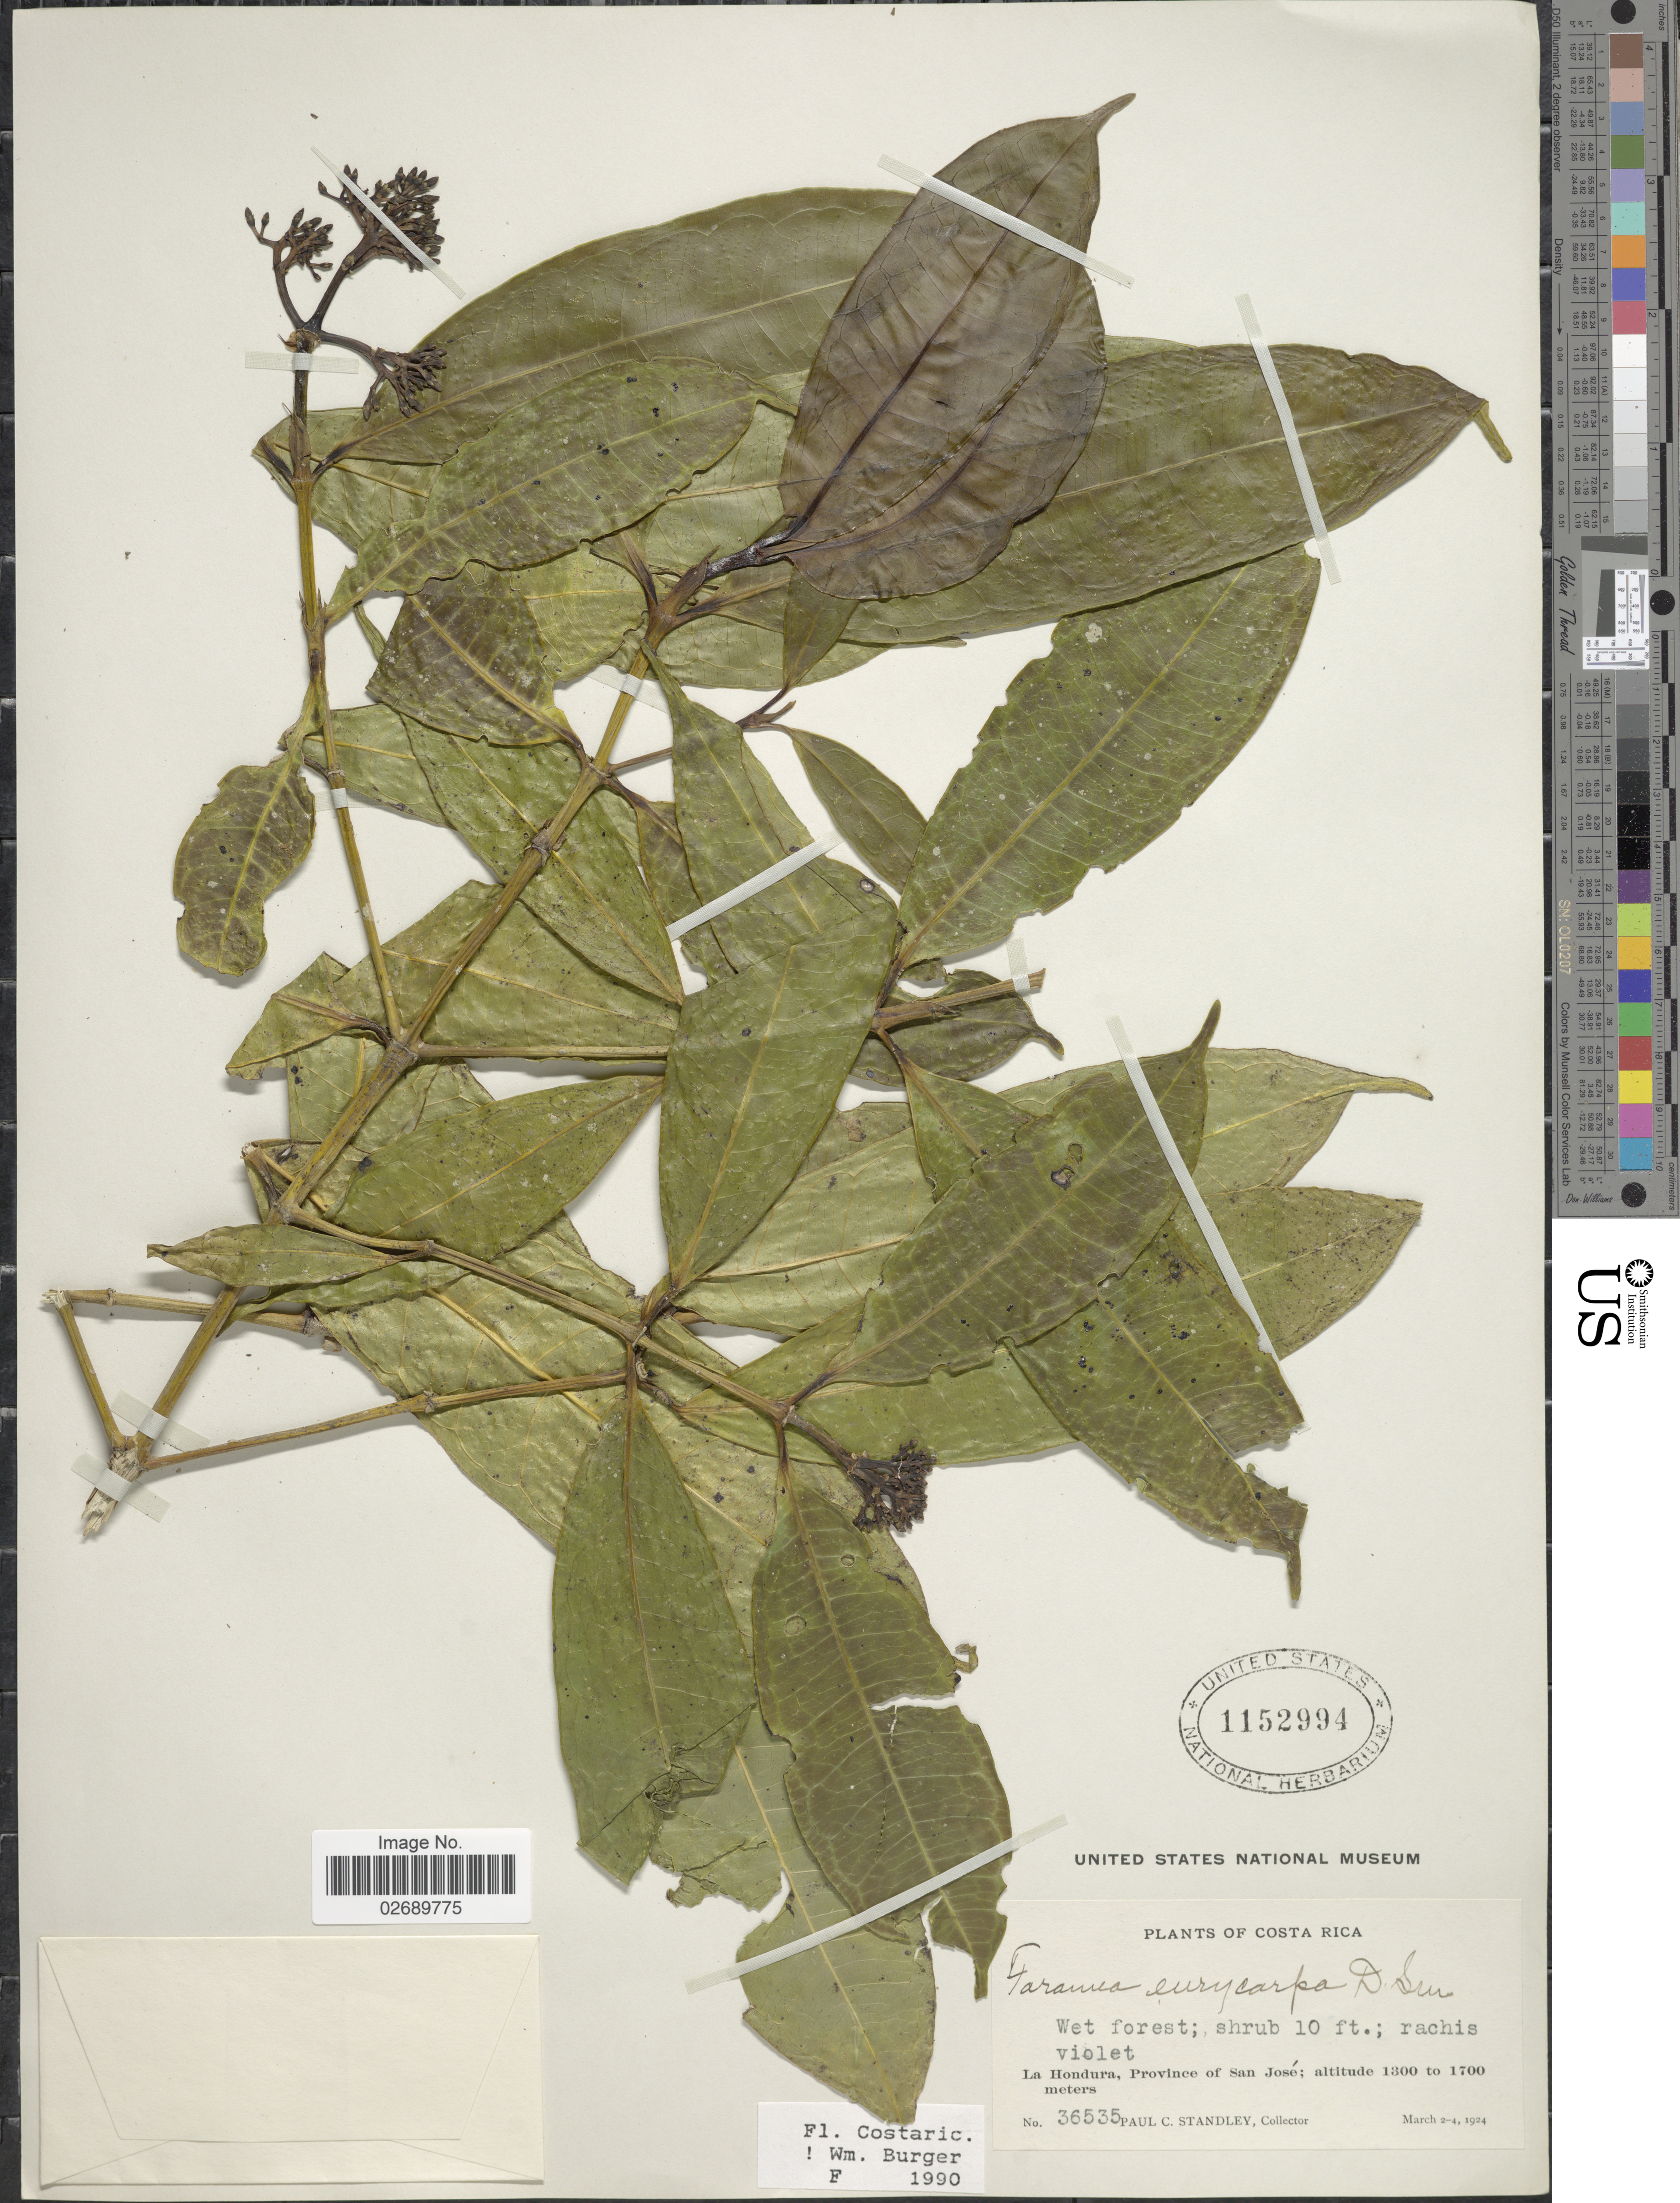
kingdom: Plantae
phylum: Tracheophyta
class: Magnoliopsida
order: Gentianales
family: Rubiaceae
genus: Faramea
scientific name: Faramea eurycarpa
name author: Donn. Sm.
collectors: P. C. Standley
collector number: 36535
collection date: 1924-03-02/1924-03-04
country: Costa Rica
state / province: San José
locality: La Hondura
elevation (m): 1300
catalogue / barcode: US 1152994